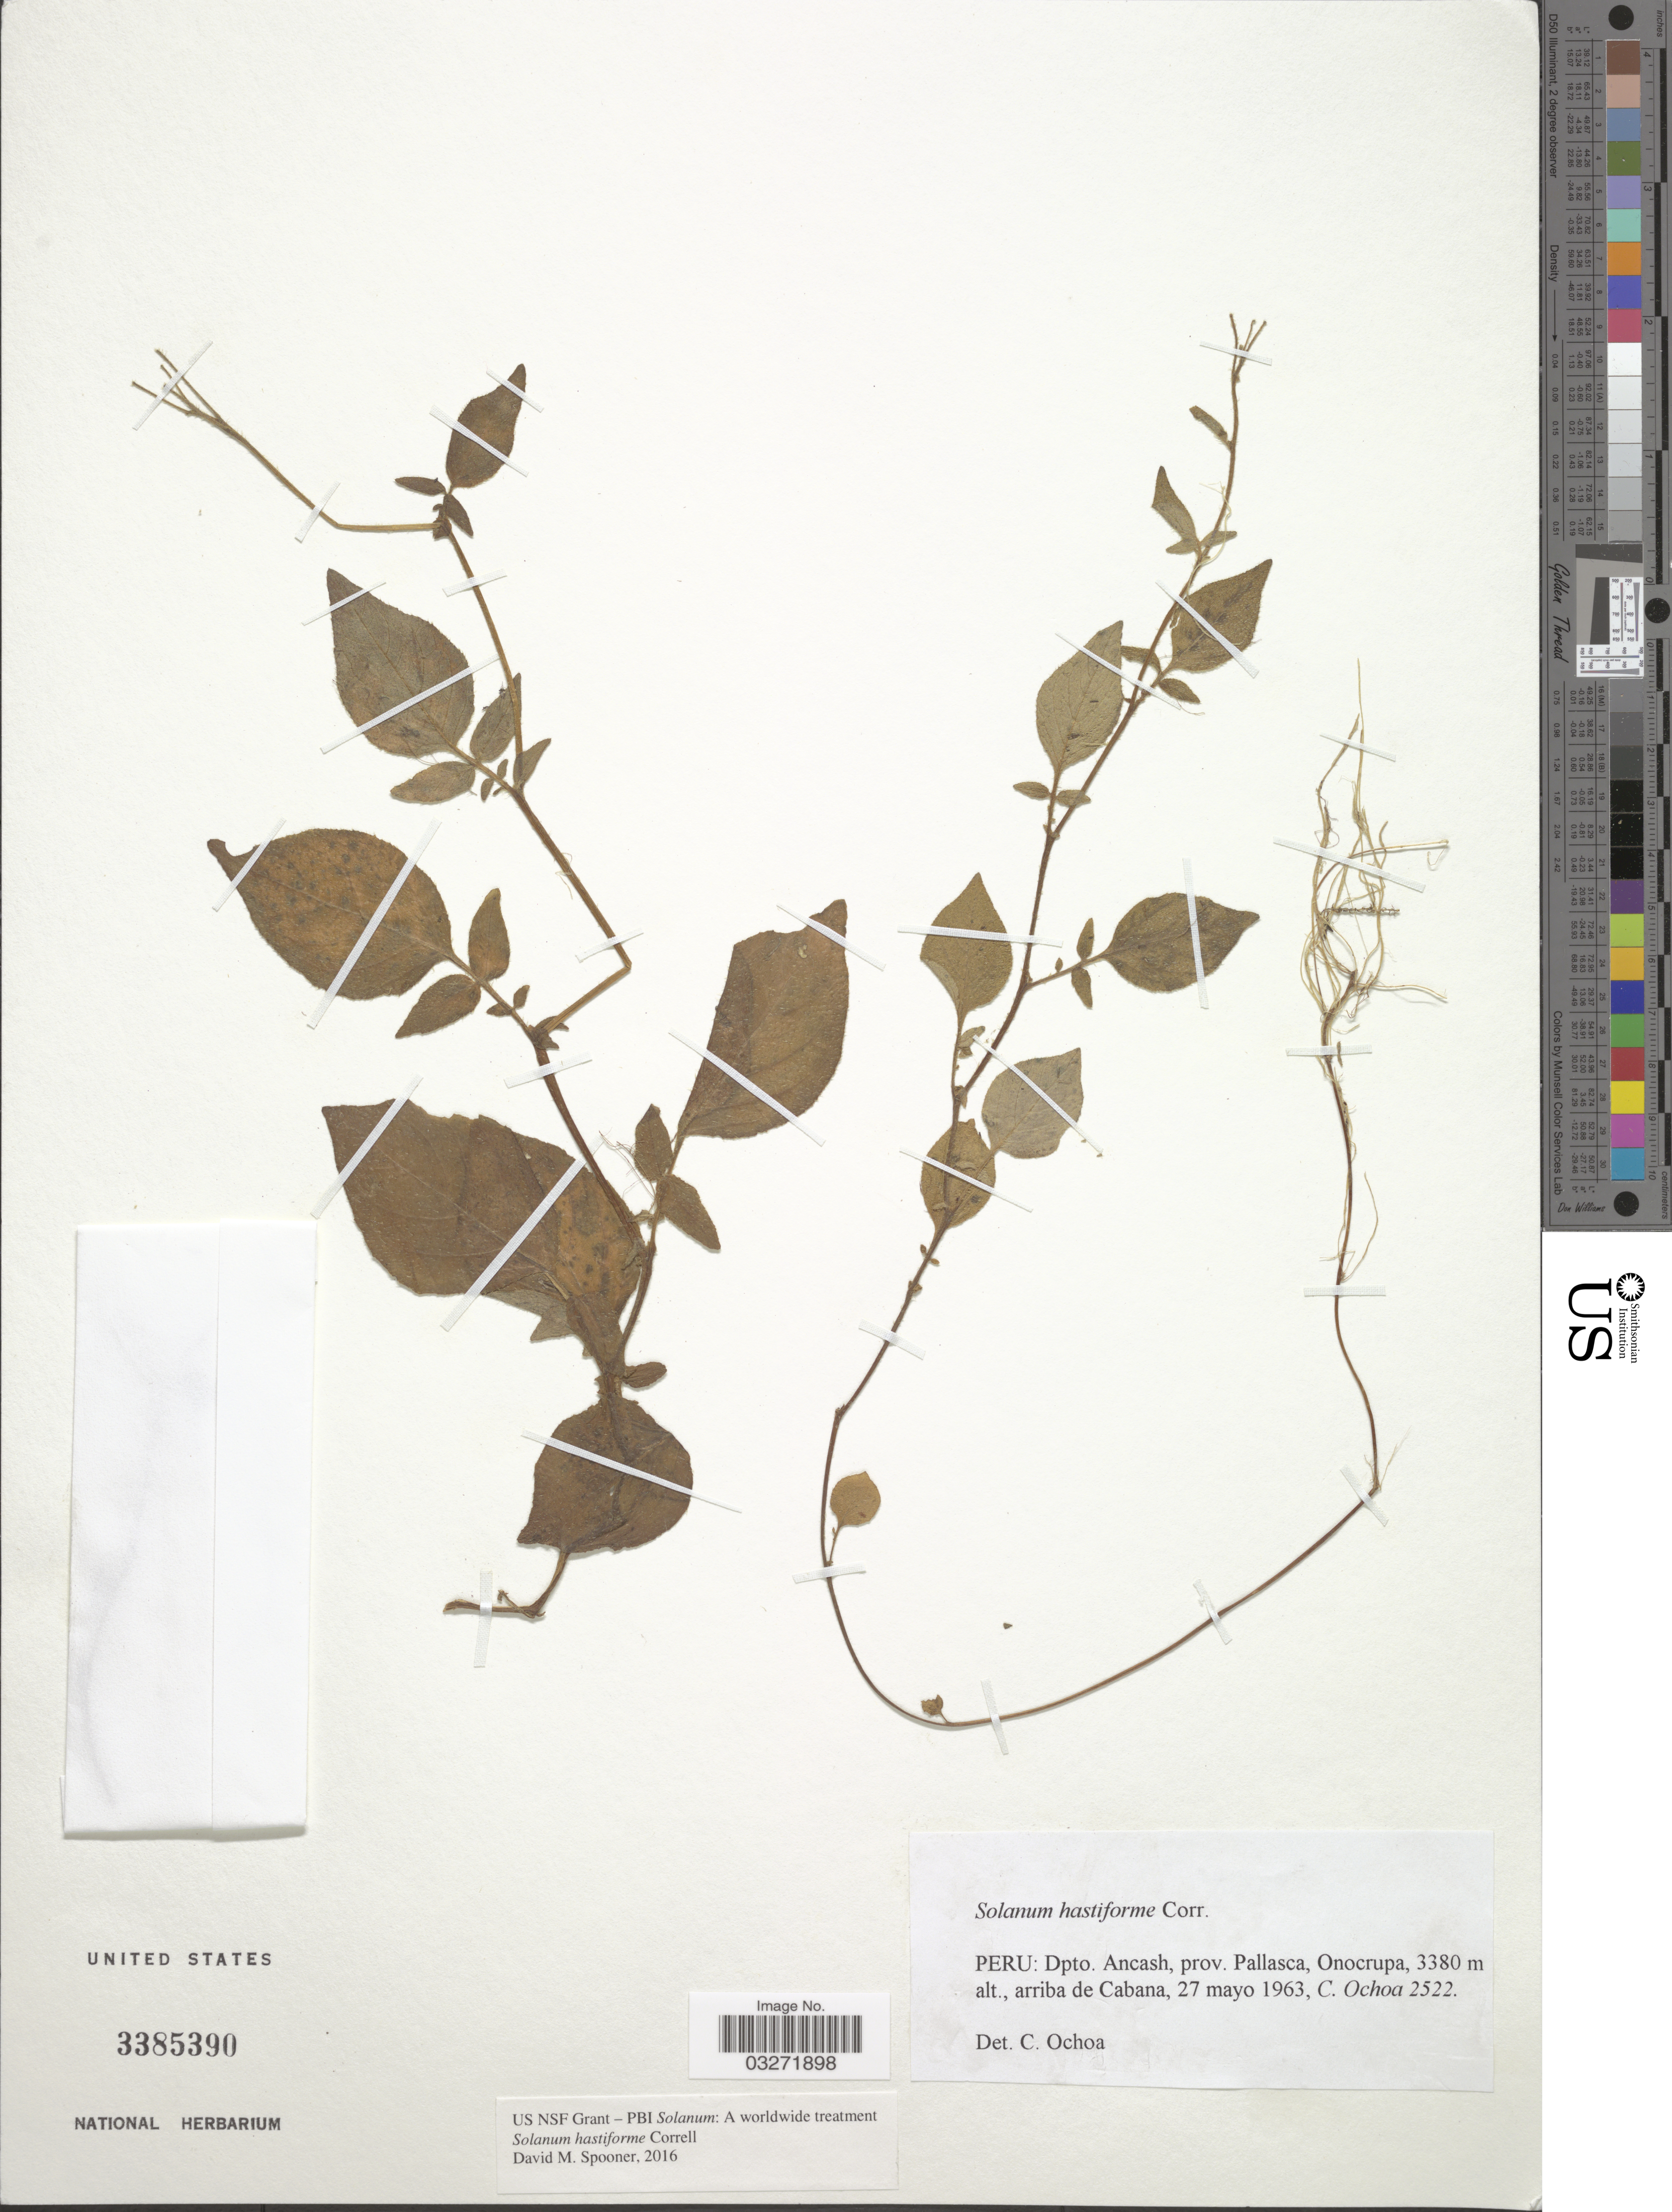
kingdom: Plantae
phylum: Tracheophyta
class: Magnoliopsida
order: Solanales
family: Solanaceae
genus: Solanum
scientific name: Solanum hastiforme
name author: Correll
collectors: C. Ochoa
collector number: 2522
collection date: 1963-05-27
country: Peru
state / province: Ancash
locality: Dpto. Ancash, prov. Pallasca, Onocrupa, arriba de Cabana.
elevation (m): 3380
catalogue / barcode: US 3385390